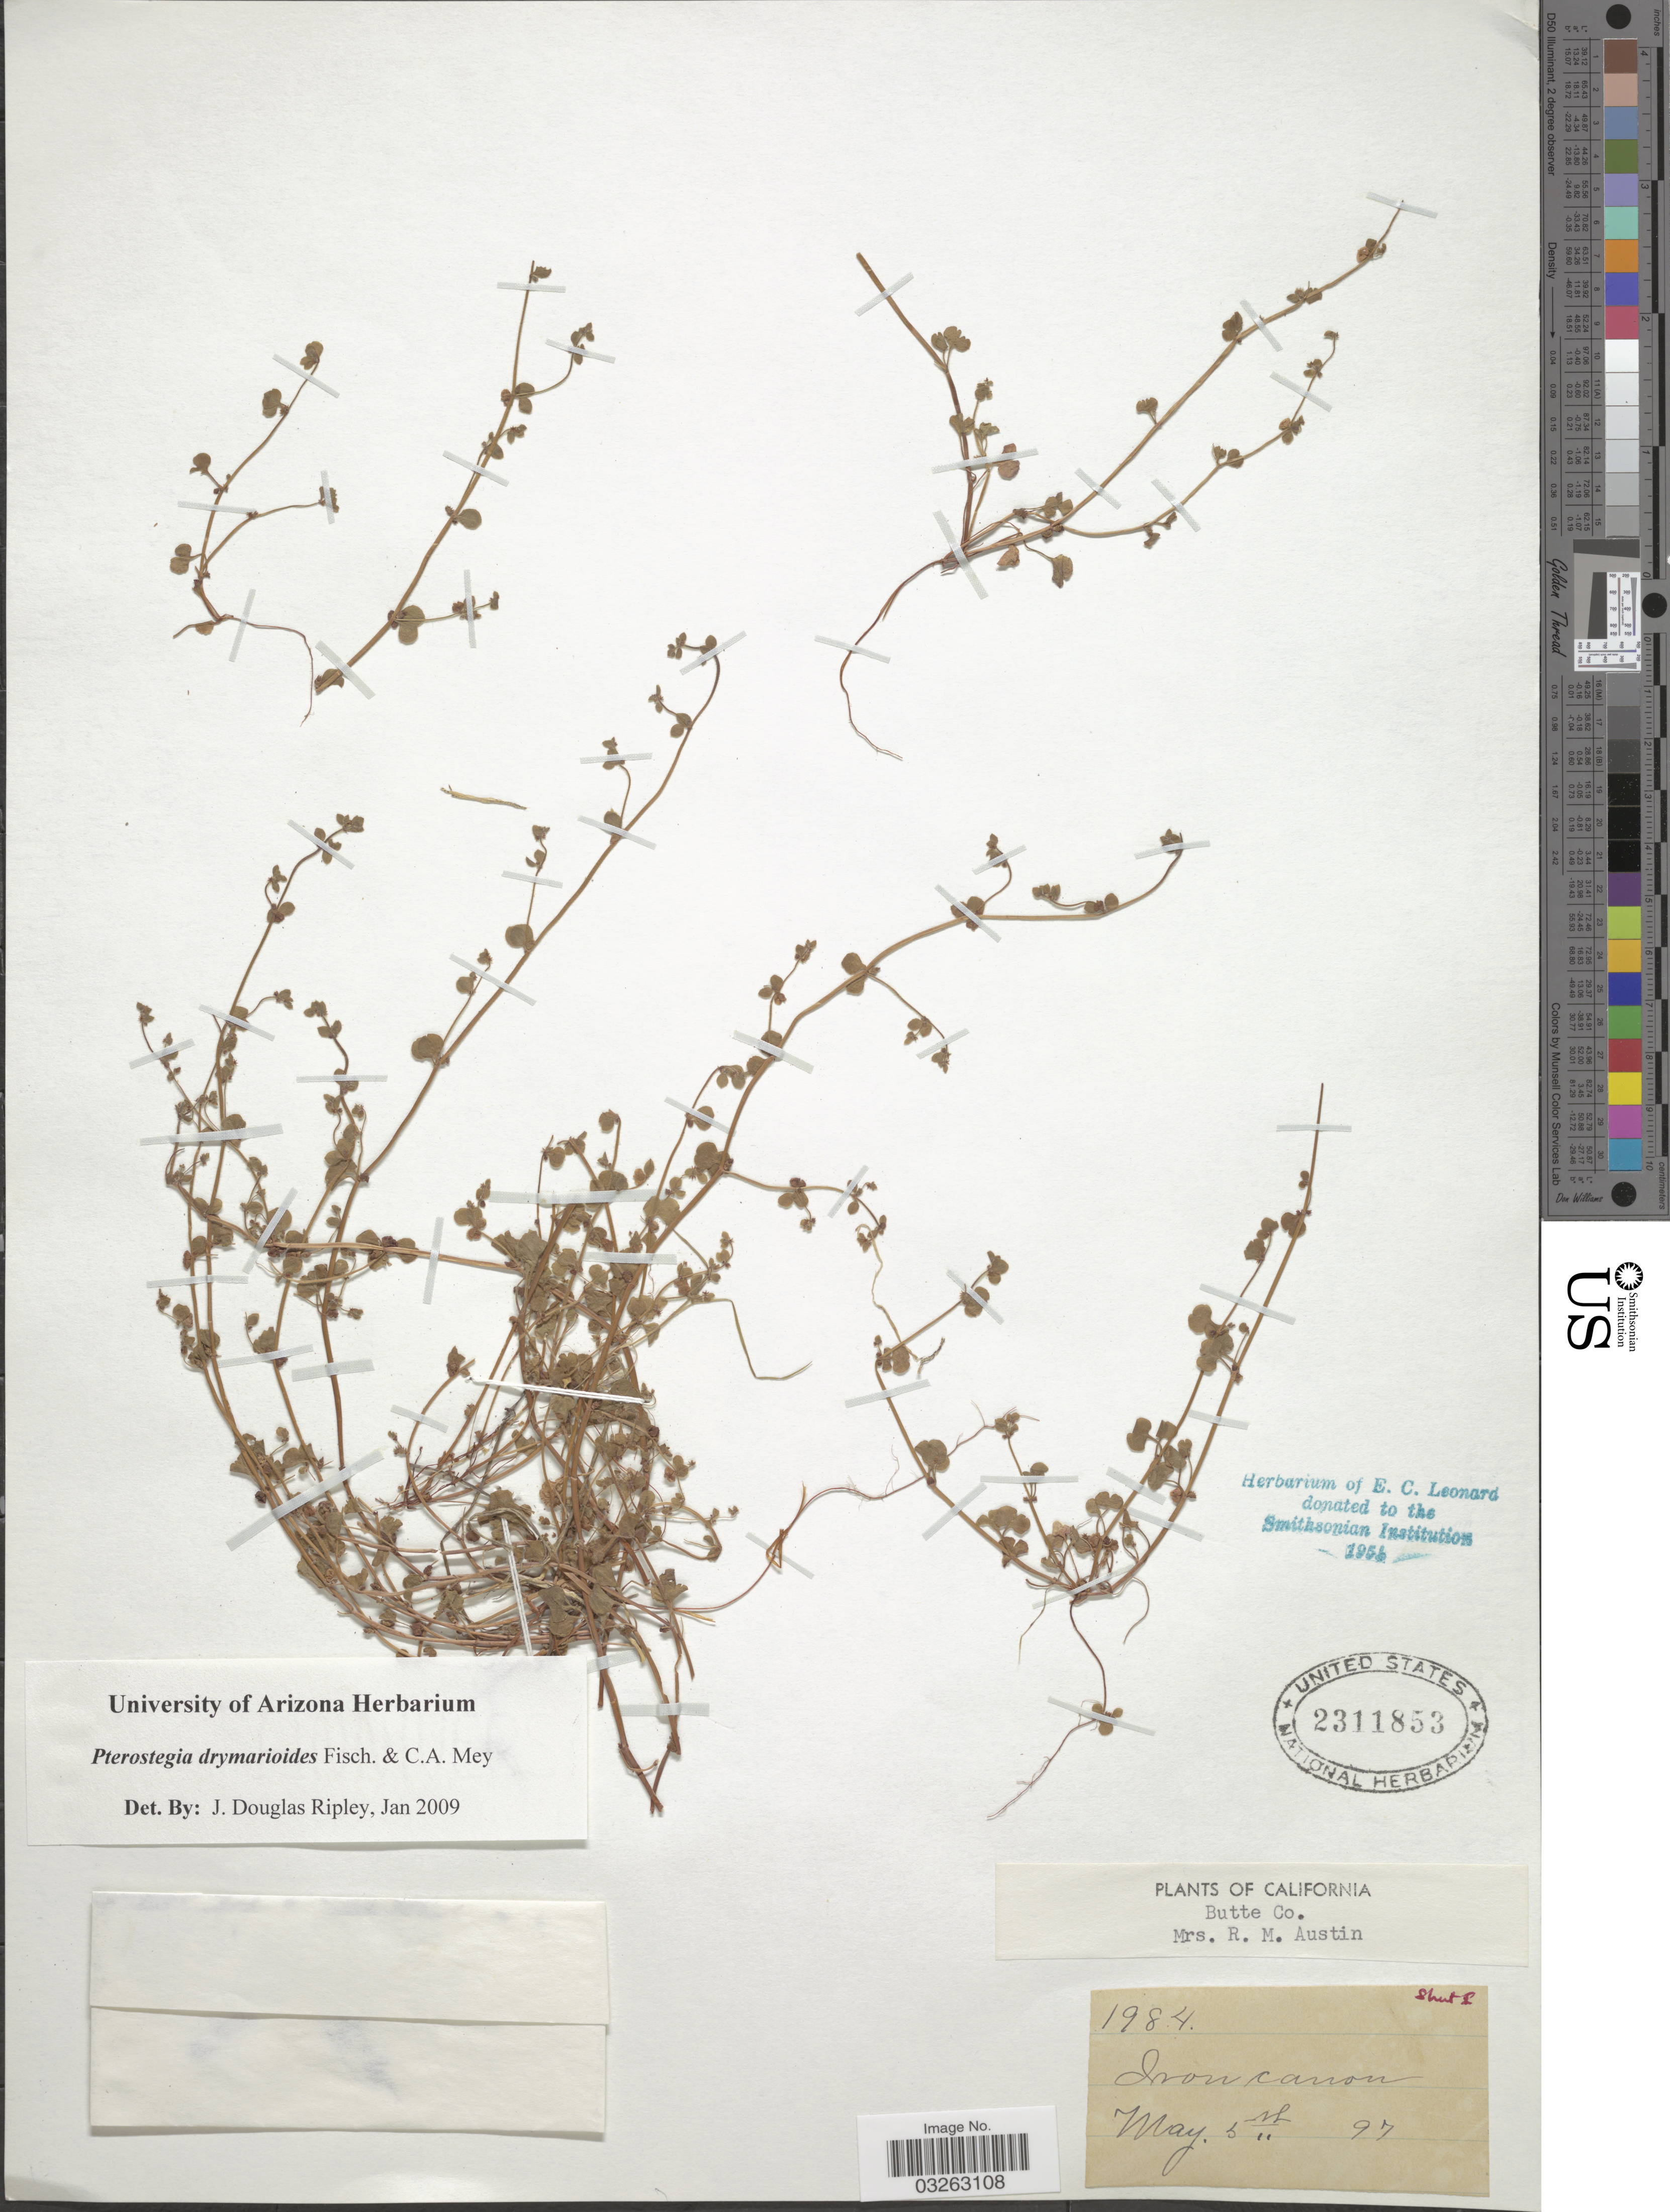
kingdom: Plantae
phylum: Tracheophyta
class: Magnoliopsida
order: Caryophyllales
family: Polygonaceae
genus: Pterostegia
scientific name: Pterostegia drymarioides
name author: Fisch. & C.A. Mey.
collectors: R. Austin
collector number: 1984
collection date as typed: Transcribed d/m/y: 5/2/97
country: United States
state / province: California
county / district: Butte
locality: Butte Co, Iron canon.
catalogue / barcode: US 2311853